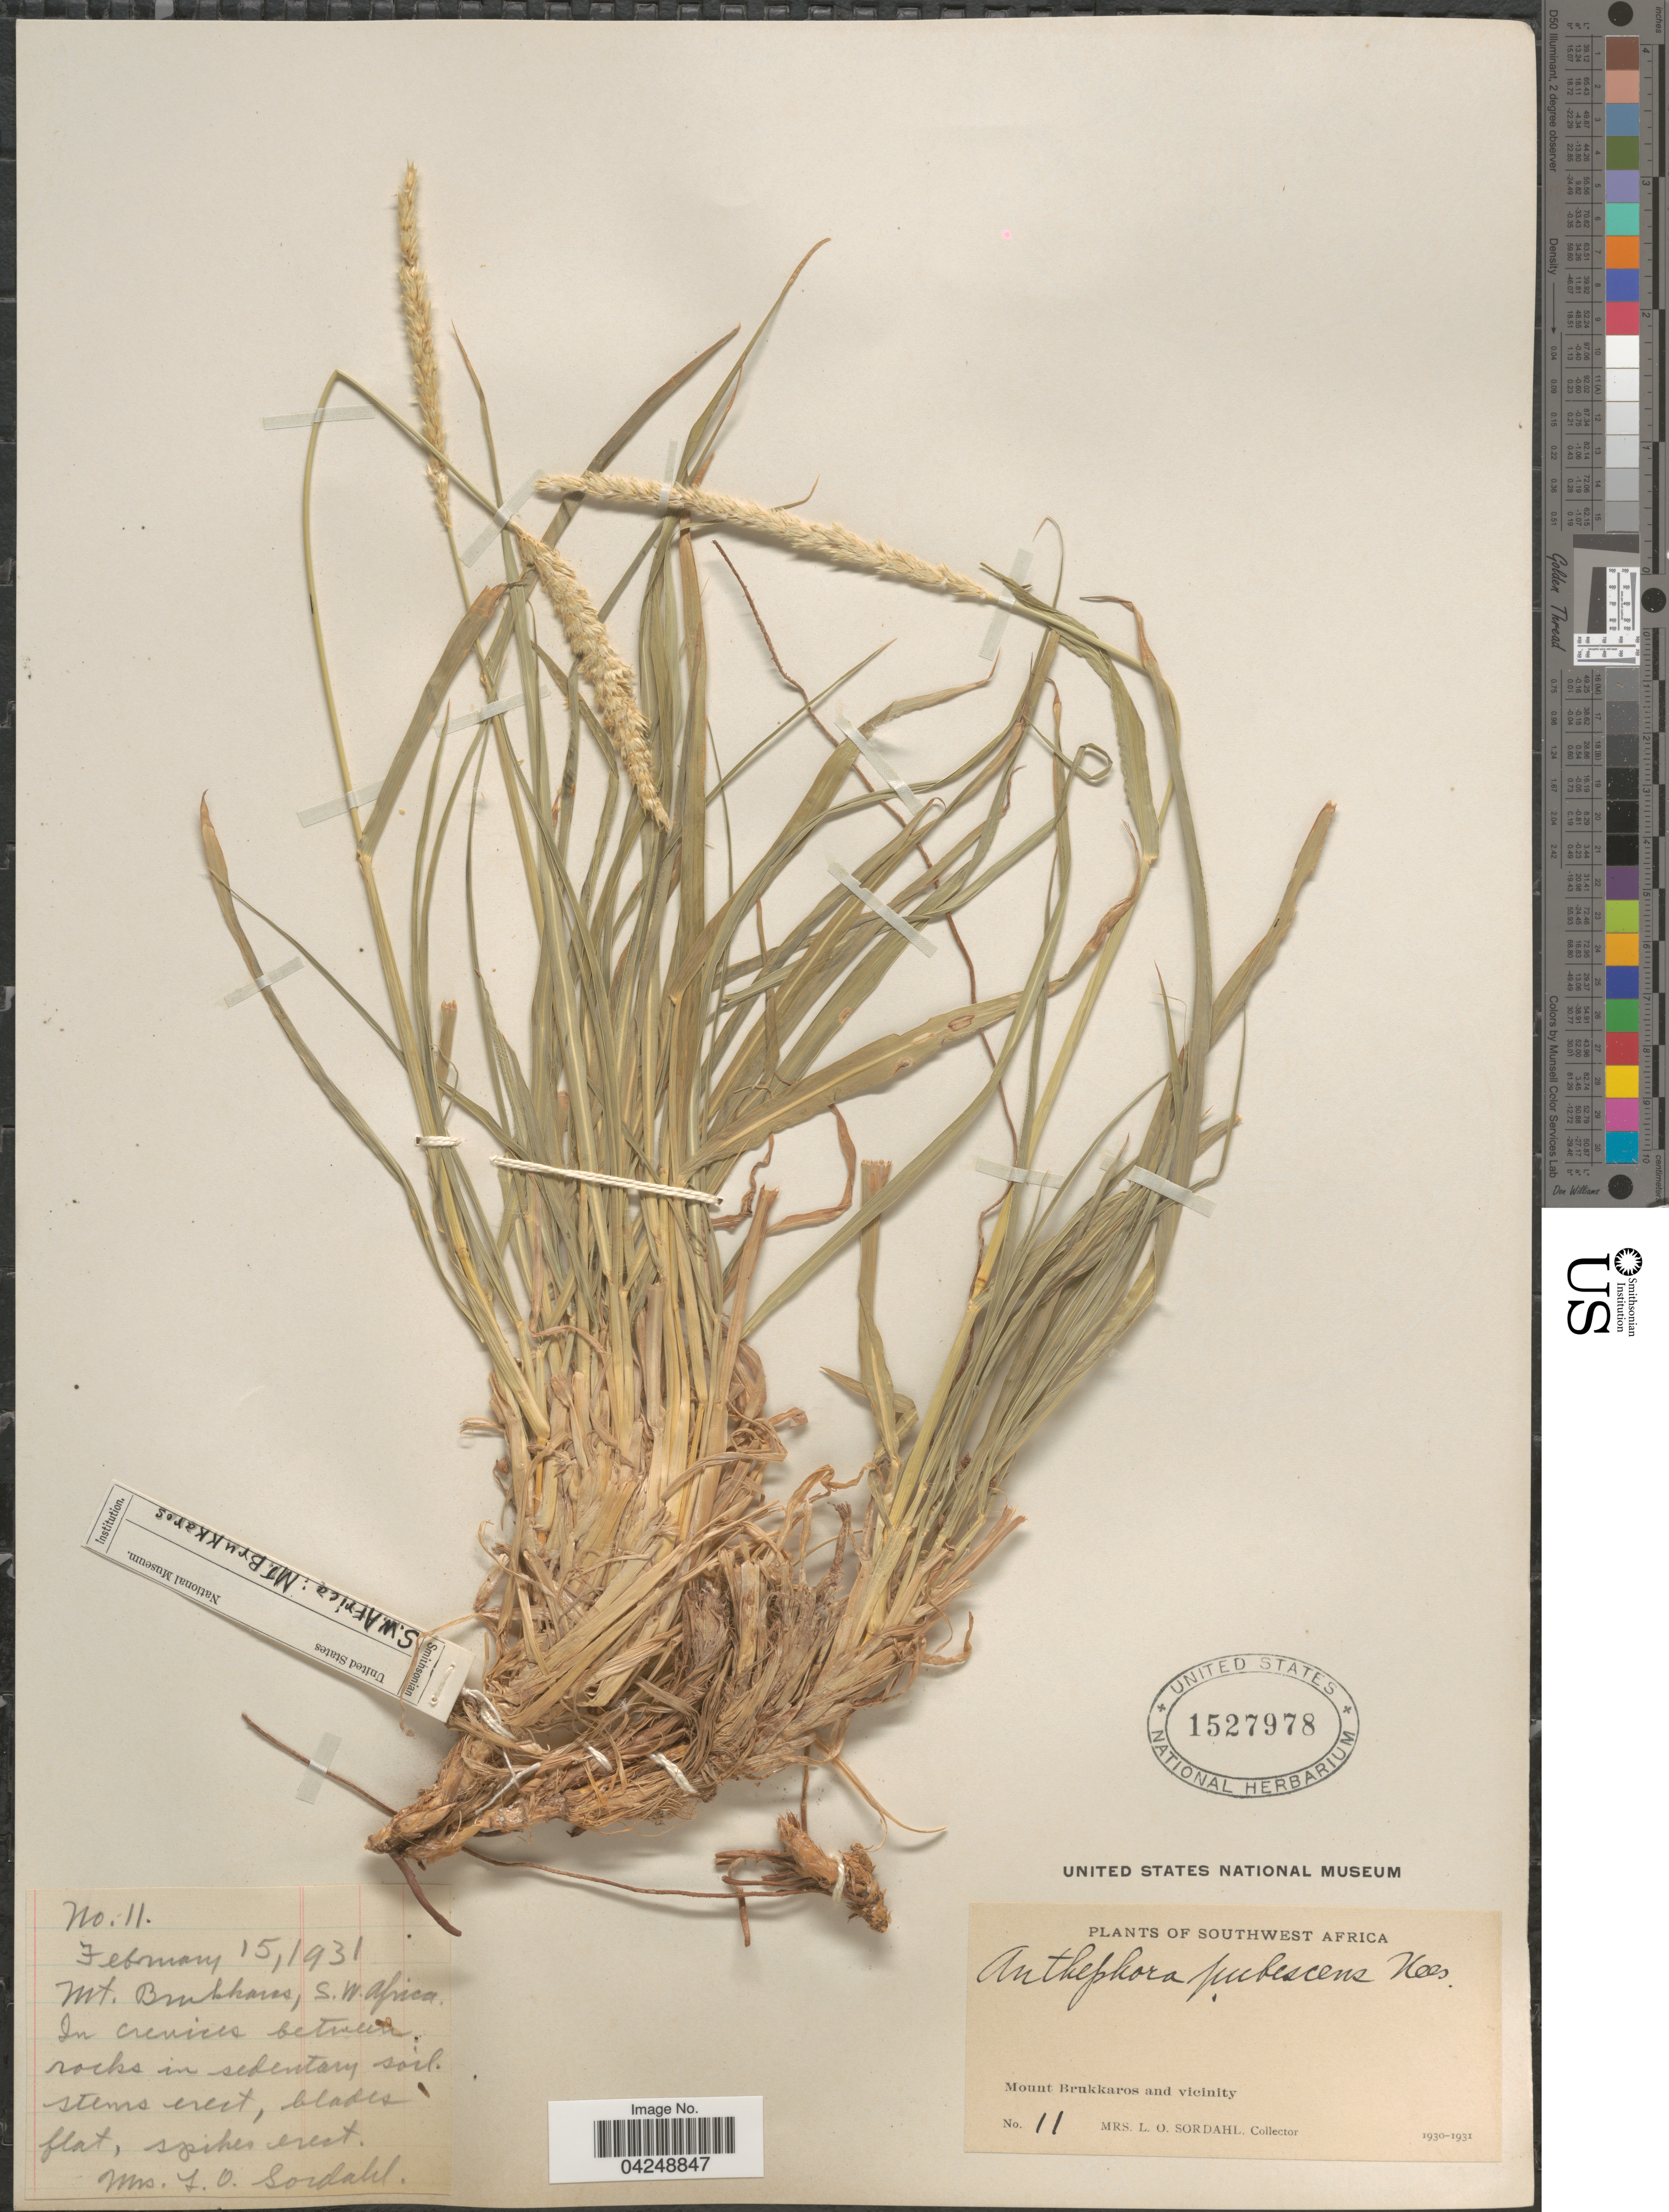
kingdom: Plantae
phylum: Tracheophyta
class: Liliopsida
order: Poales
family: Poaceae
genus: Anthephora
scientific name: Anthephora pubescens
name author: Nees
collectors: L. Sordahl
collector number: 11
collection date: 1931-02-15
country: Namibia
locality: Southwest Africa. Mount Brukkaros and vicinity. In crevices between rocks in sedentary soil.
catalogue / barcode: US 1527978